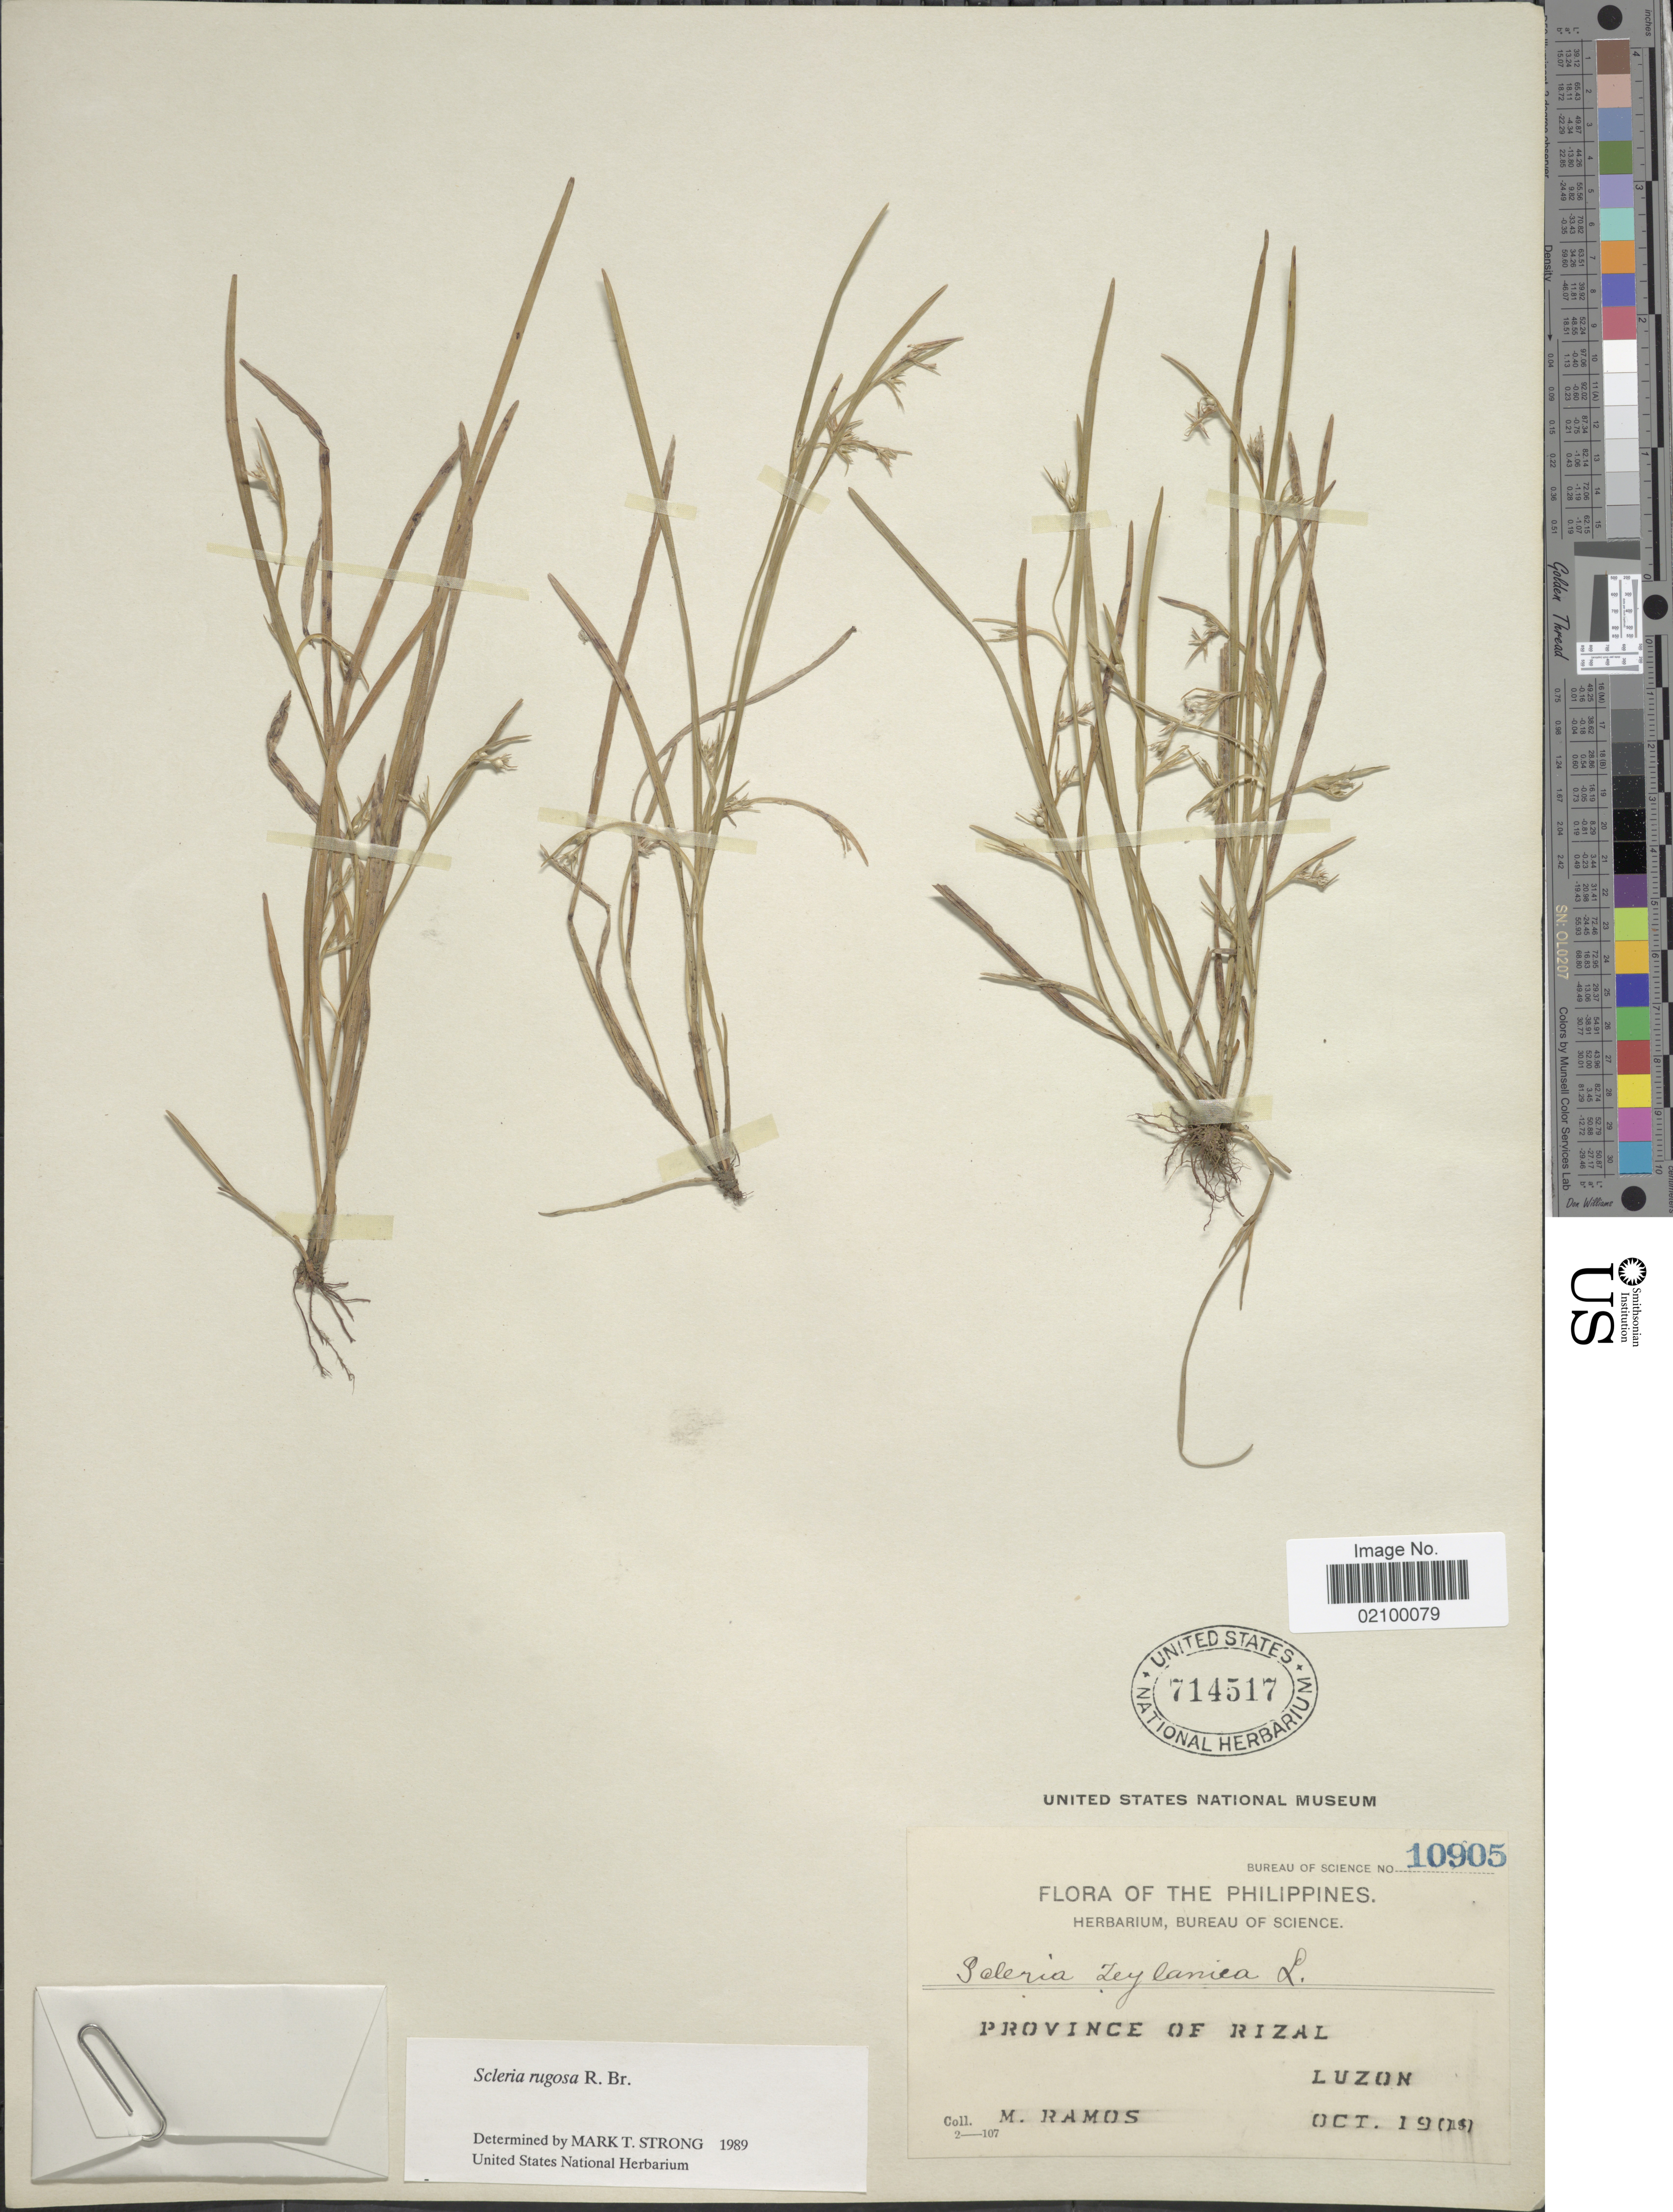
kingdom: Plantae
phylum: Tracheophyta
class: Liliopsida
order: Poales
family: Cyperaceae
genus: Scleria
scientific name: Scleria rugosa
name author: R. Br.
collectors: M. Ramos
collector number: Bureau of Science 10905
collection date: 1909-10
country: Philippines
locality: Province of Rizal, Luzon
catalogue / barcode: US 714517